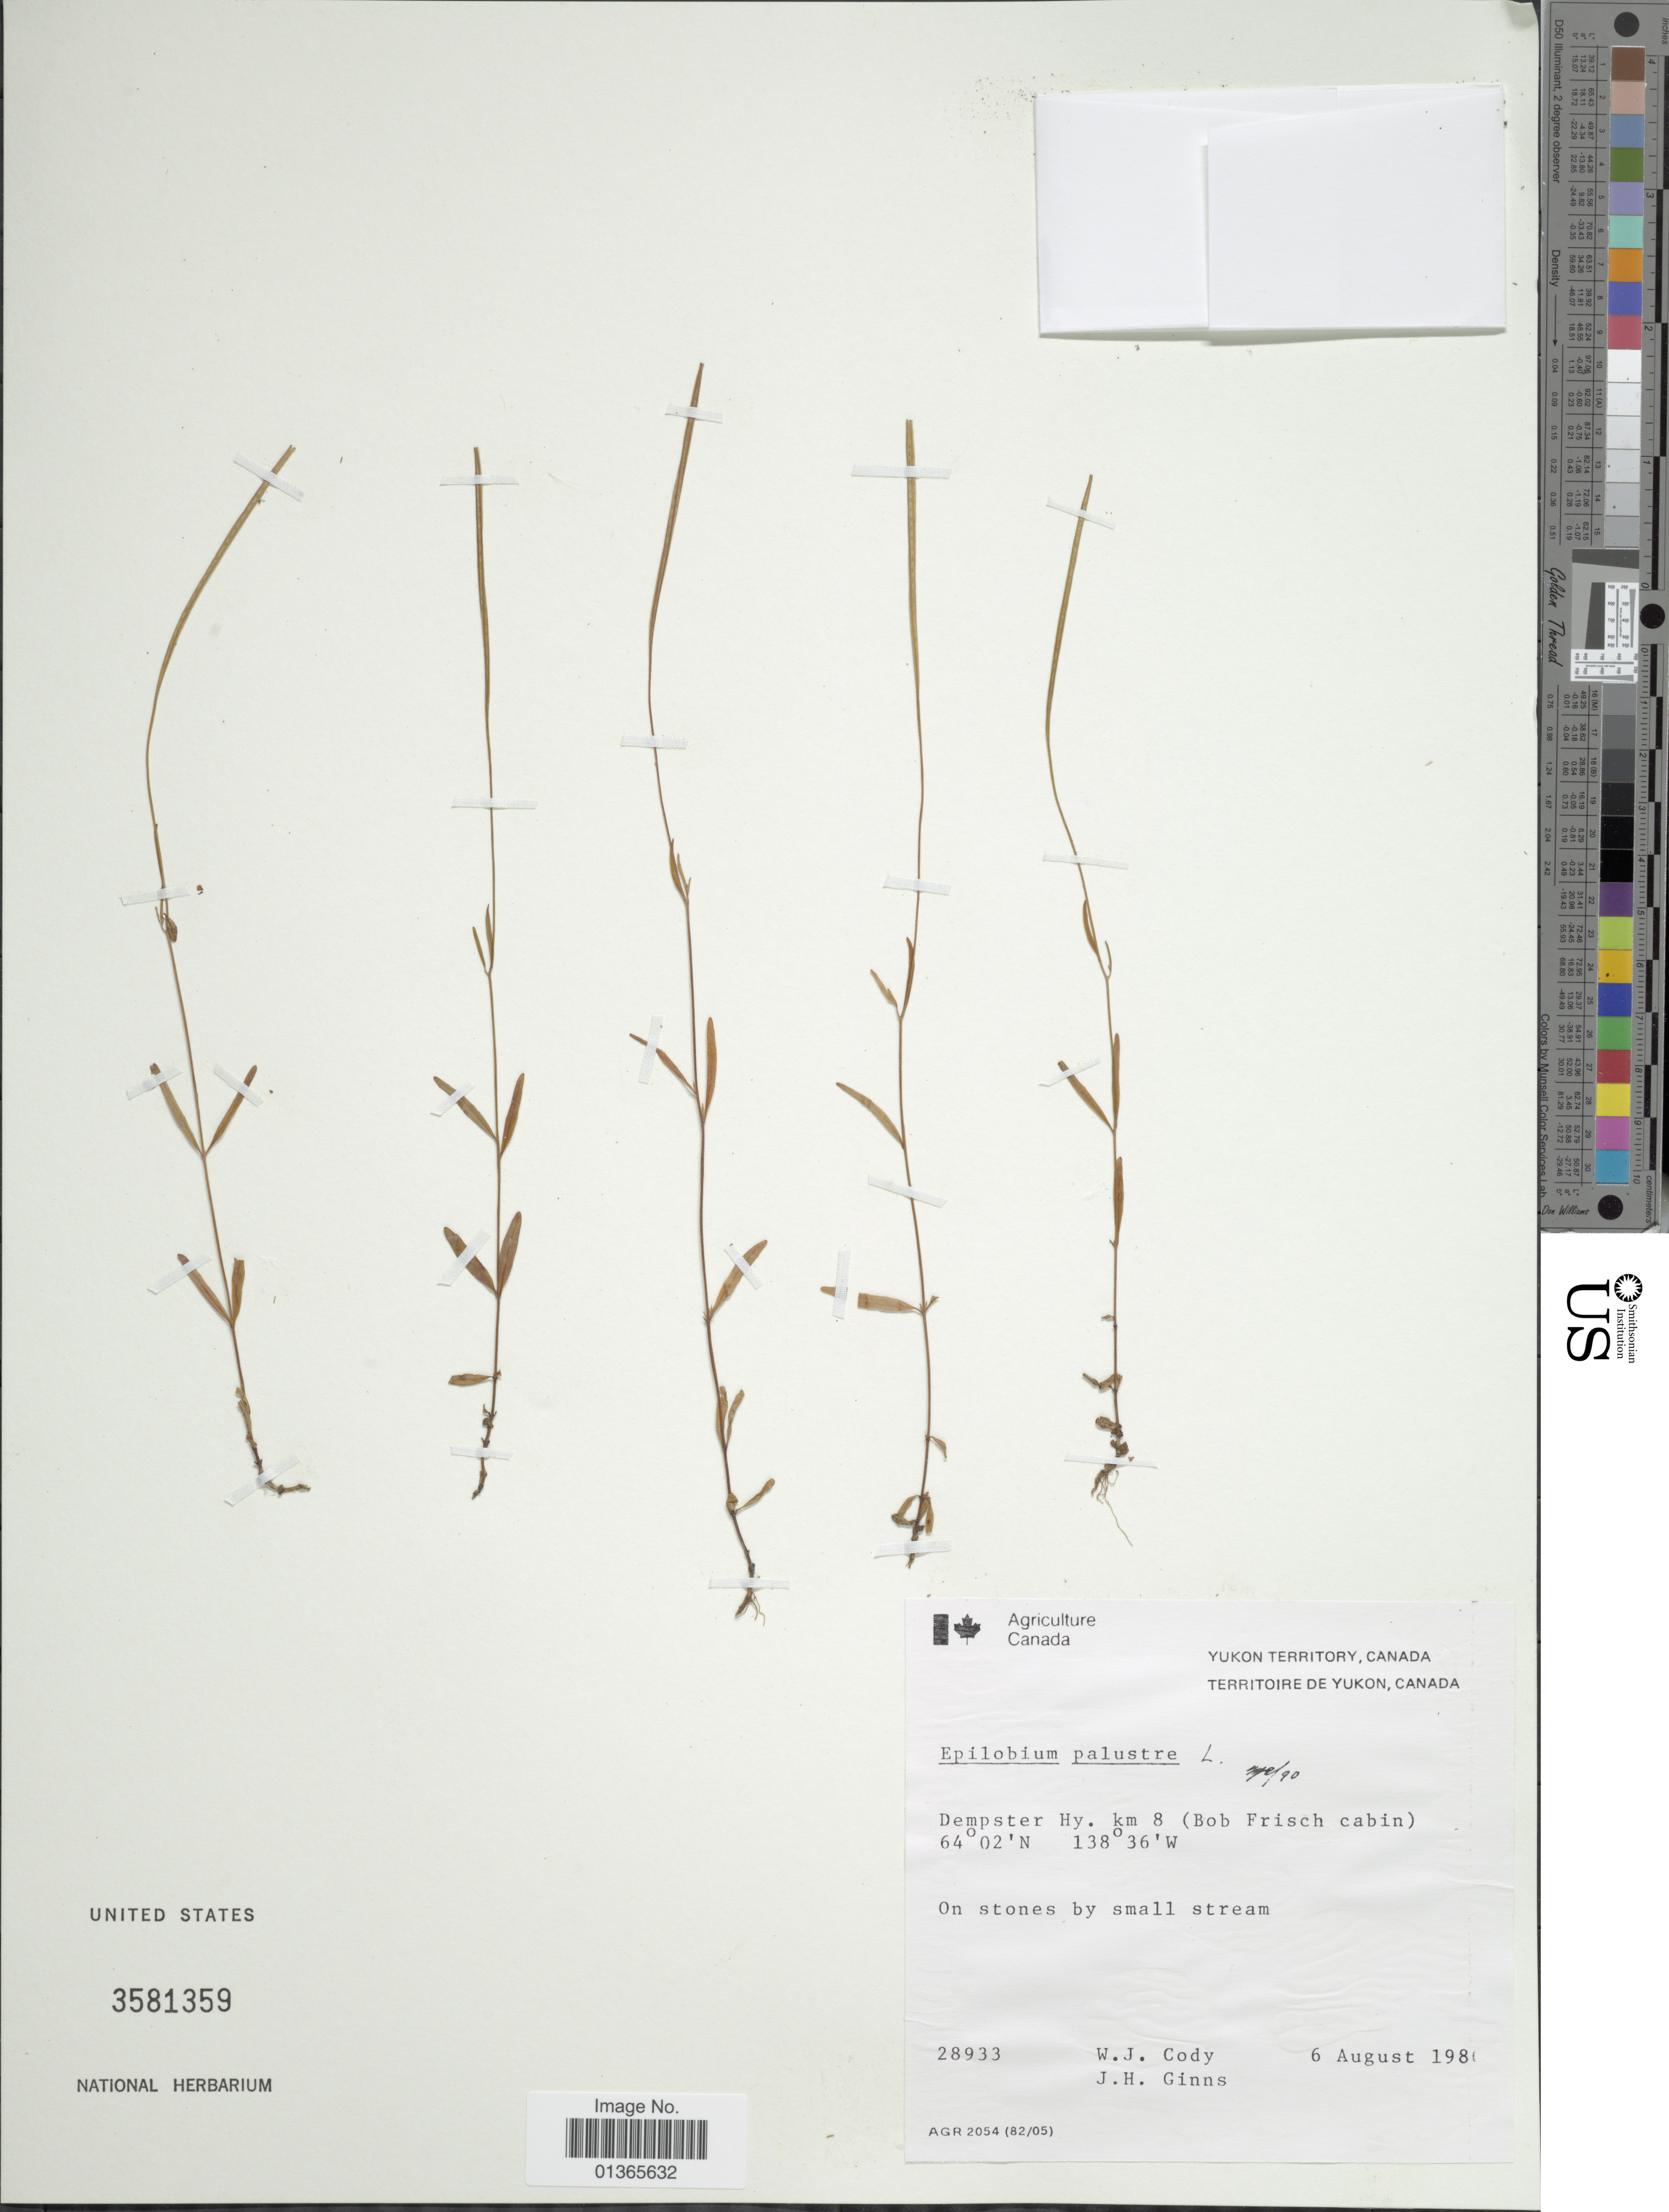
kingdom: Plantae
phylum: Tracheophyta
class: Magnoliopsida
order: Myrtales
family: Onagraceae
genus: Epilobium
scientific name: Epilobium palustre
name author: L.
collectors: W. Cody & J. Ginns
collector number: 28933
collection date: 1980-08-06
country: Canada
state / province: Yukon Territory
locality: Dempster Hy. km 8 (Bob Frisch cabin).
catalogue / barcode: US 3581359